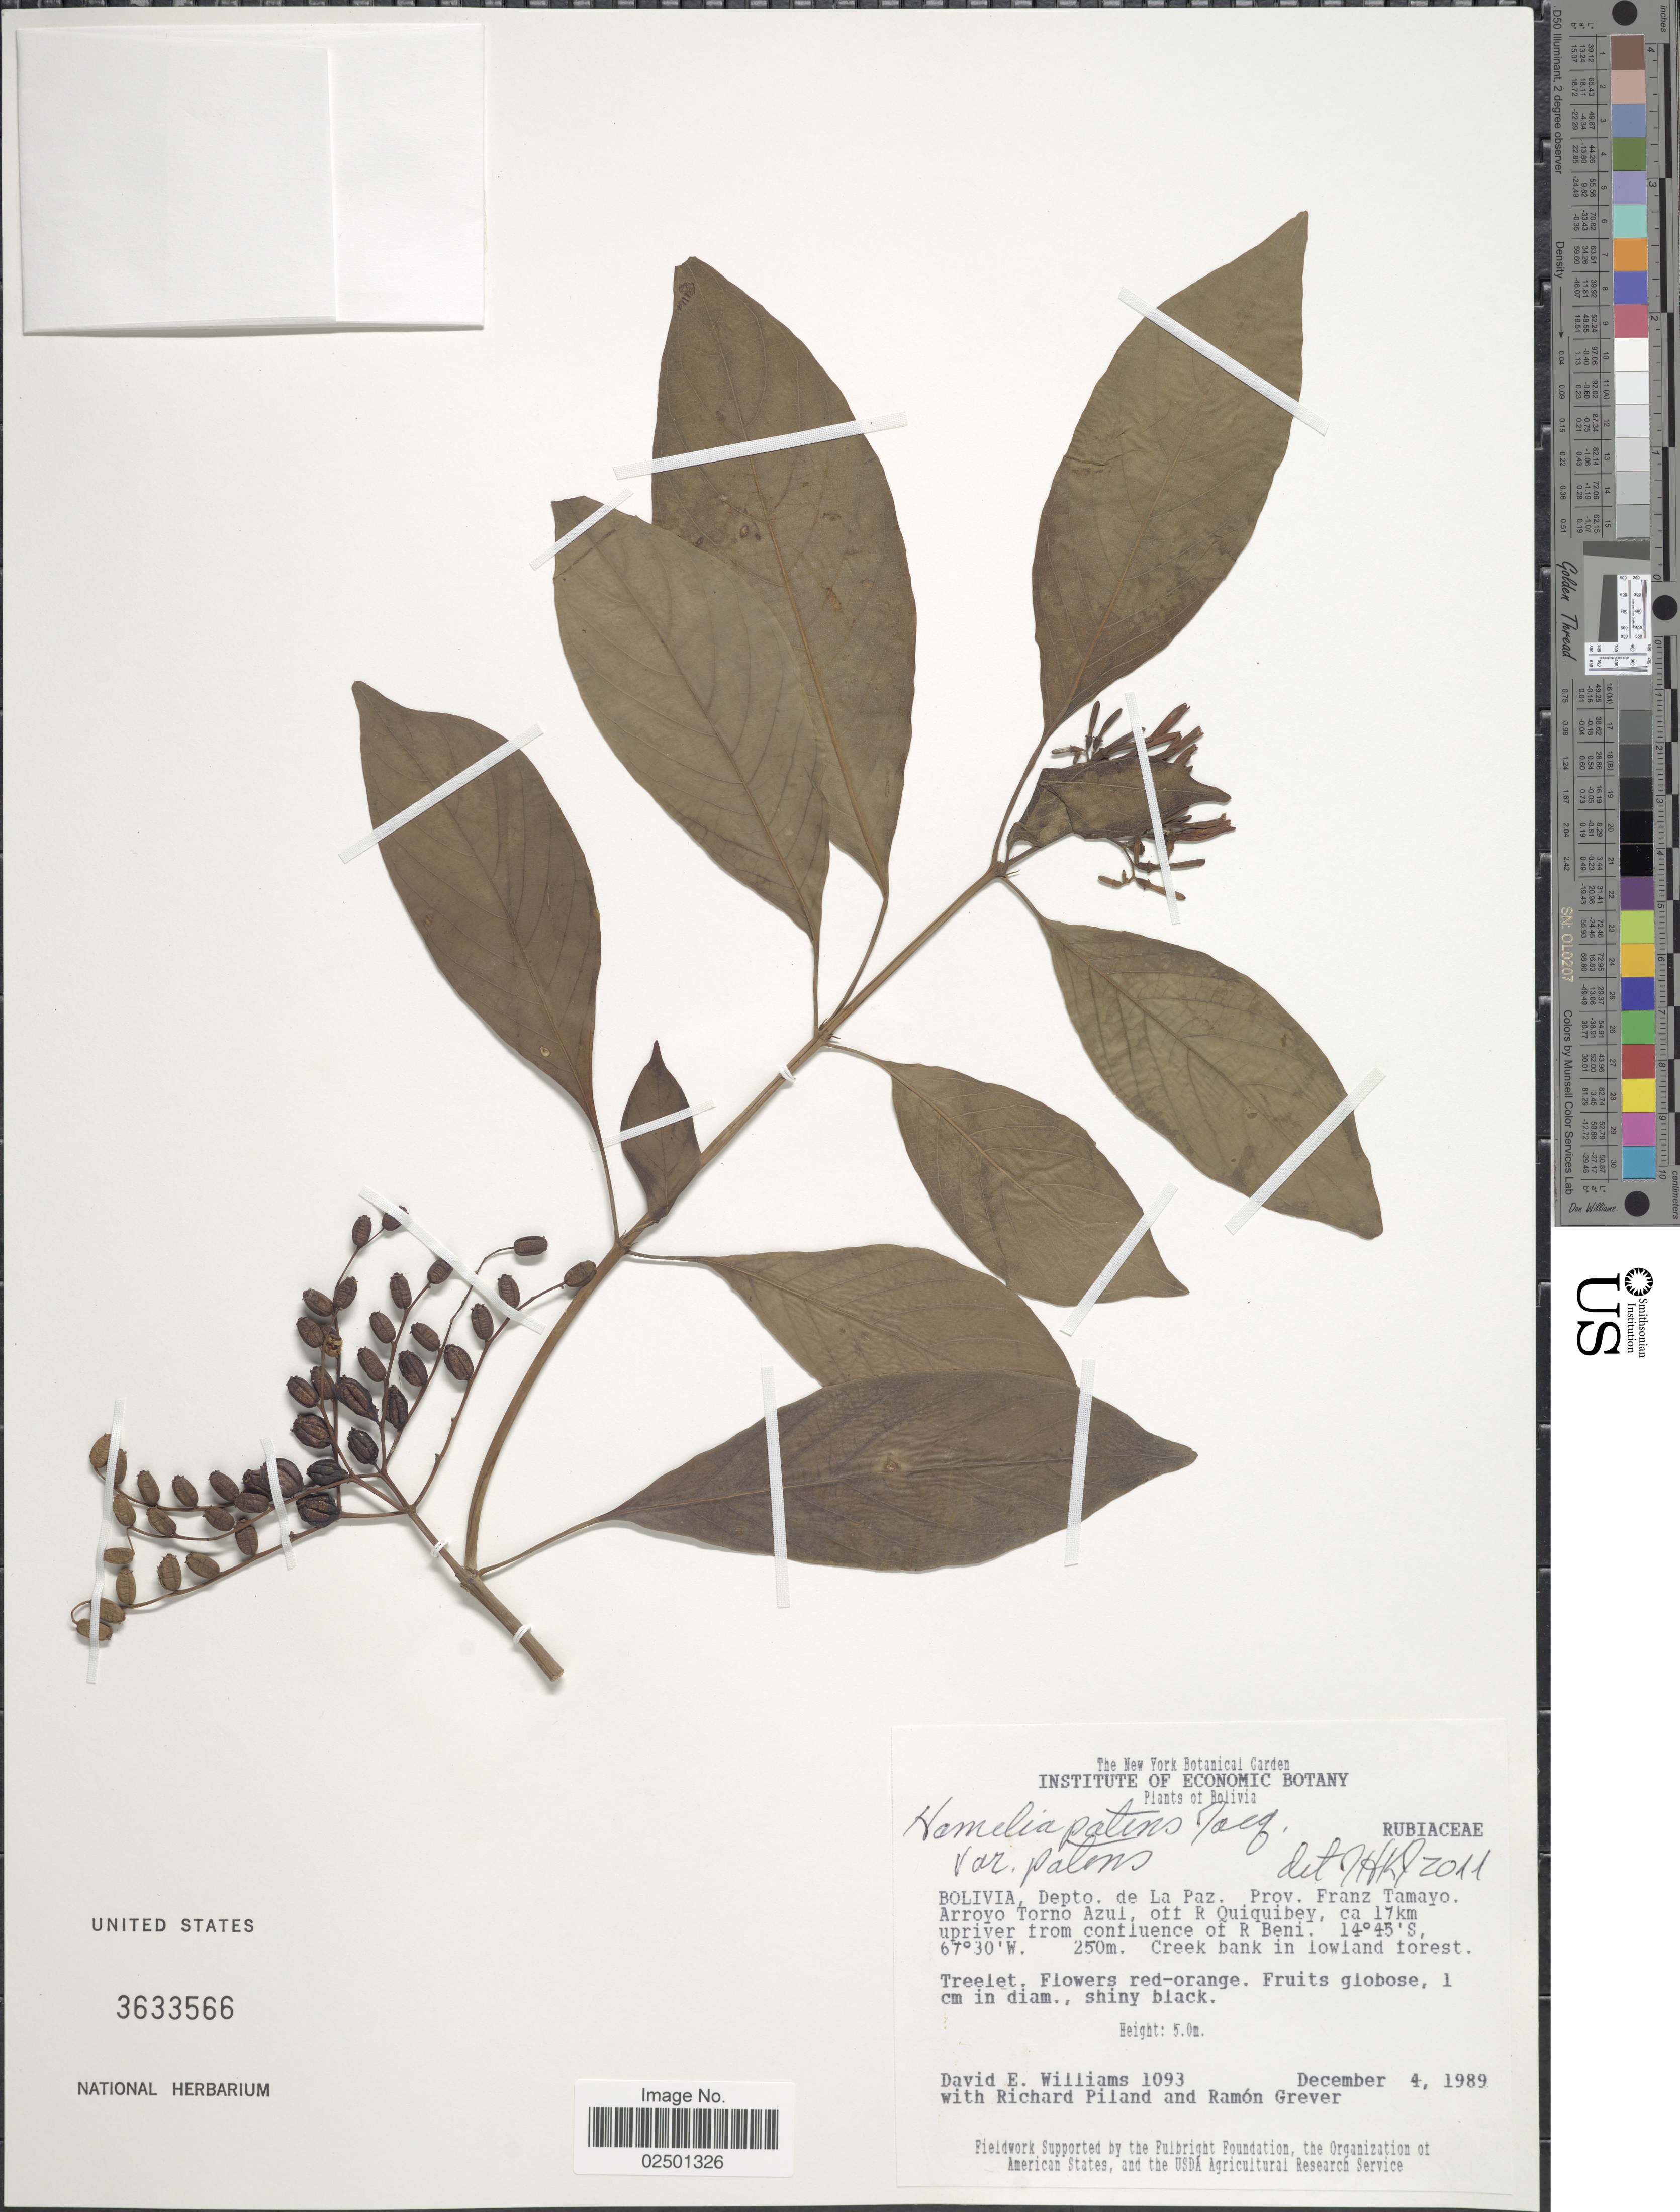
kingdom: Plantae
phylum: Tracheophyta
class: Magnoliopsida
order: Gentianales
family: Rubiaceae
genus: Hamelia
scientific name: Hamelia patens var. patens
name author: Jacq.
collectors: D. E. Williams, R. Piland & R. Grever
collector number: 1093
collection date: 1989-12-04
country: Bolivia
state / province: La Paz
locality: Depto. de La Paz. Prov. Franz Tamayo. Arroyo Torno Azul, off R Quiquibey, ca 17 km upriver from confluence of R Beni.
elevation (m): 250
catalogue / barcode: US 3633566